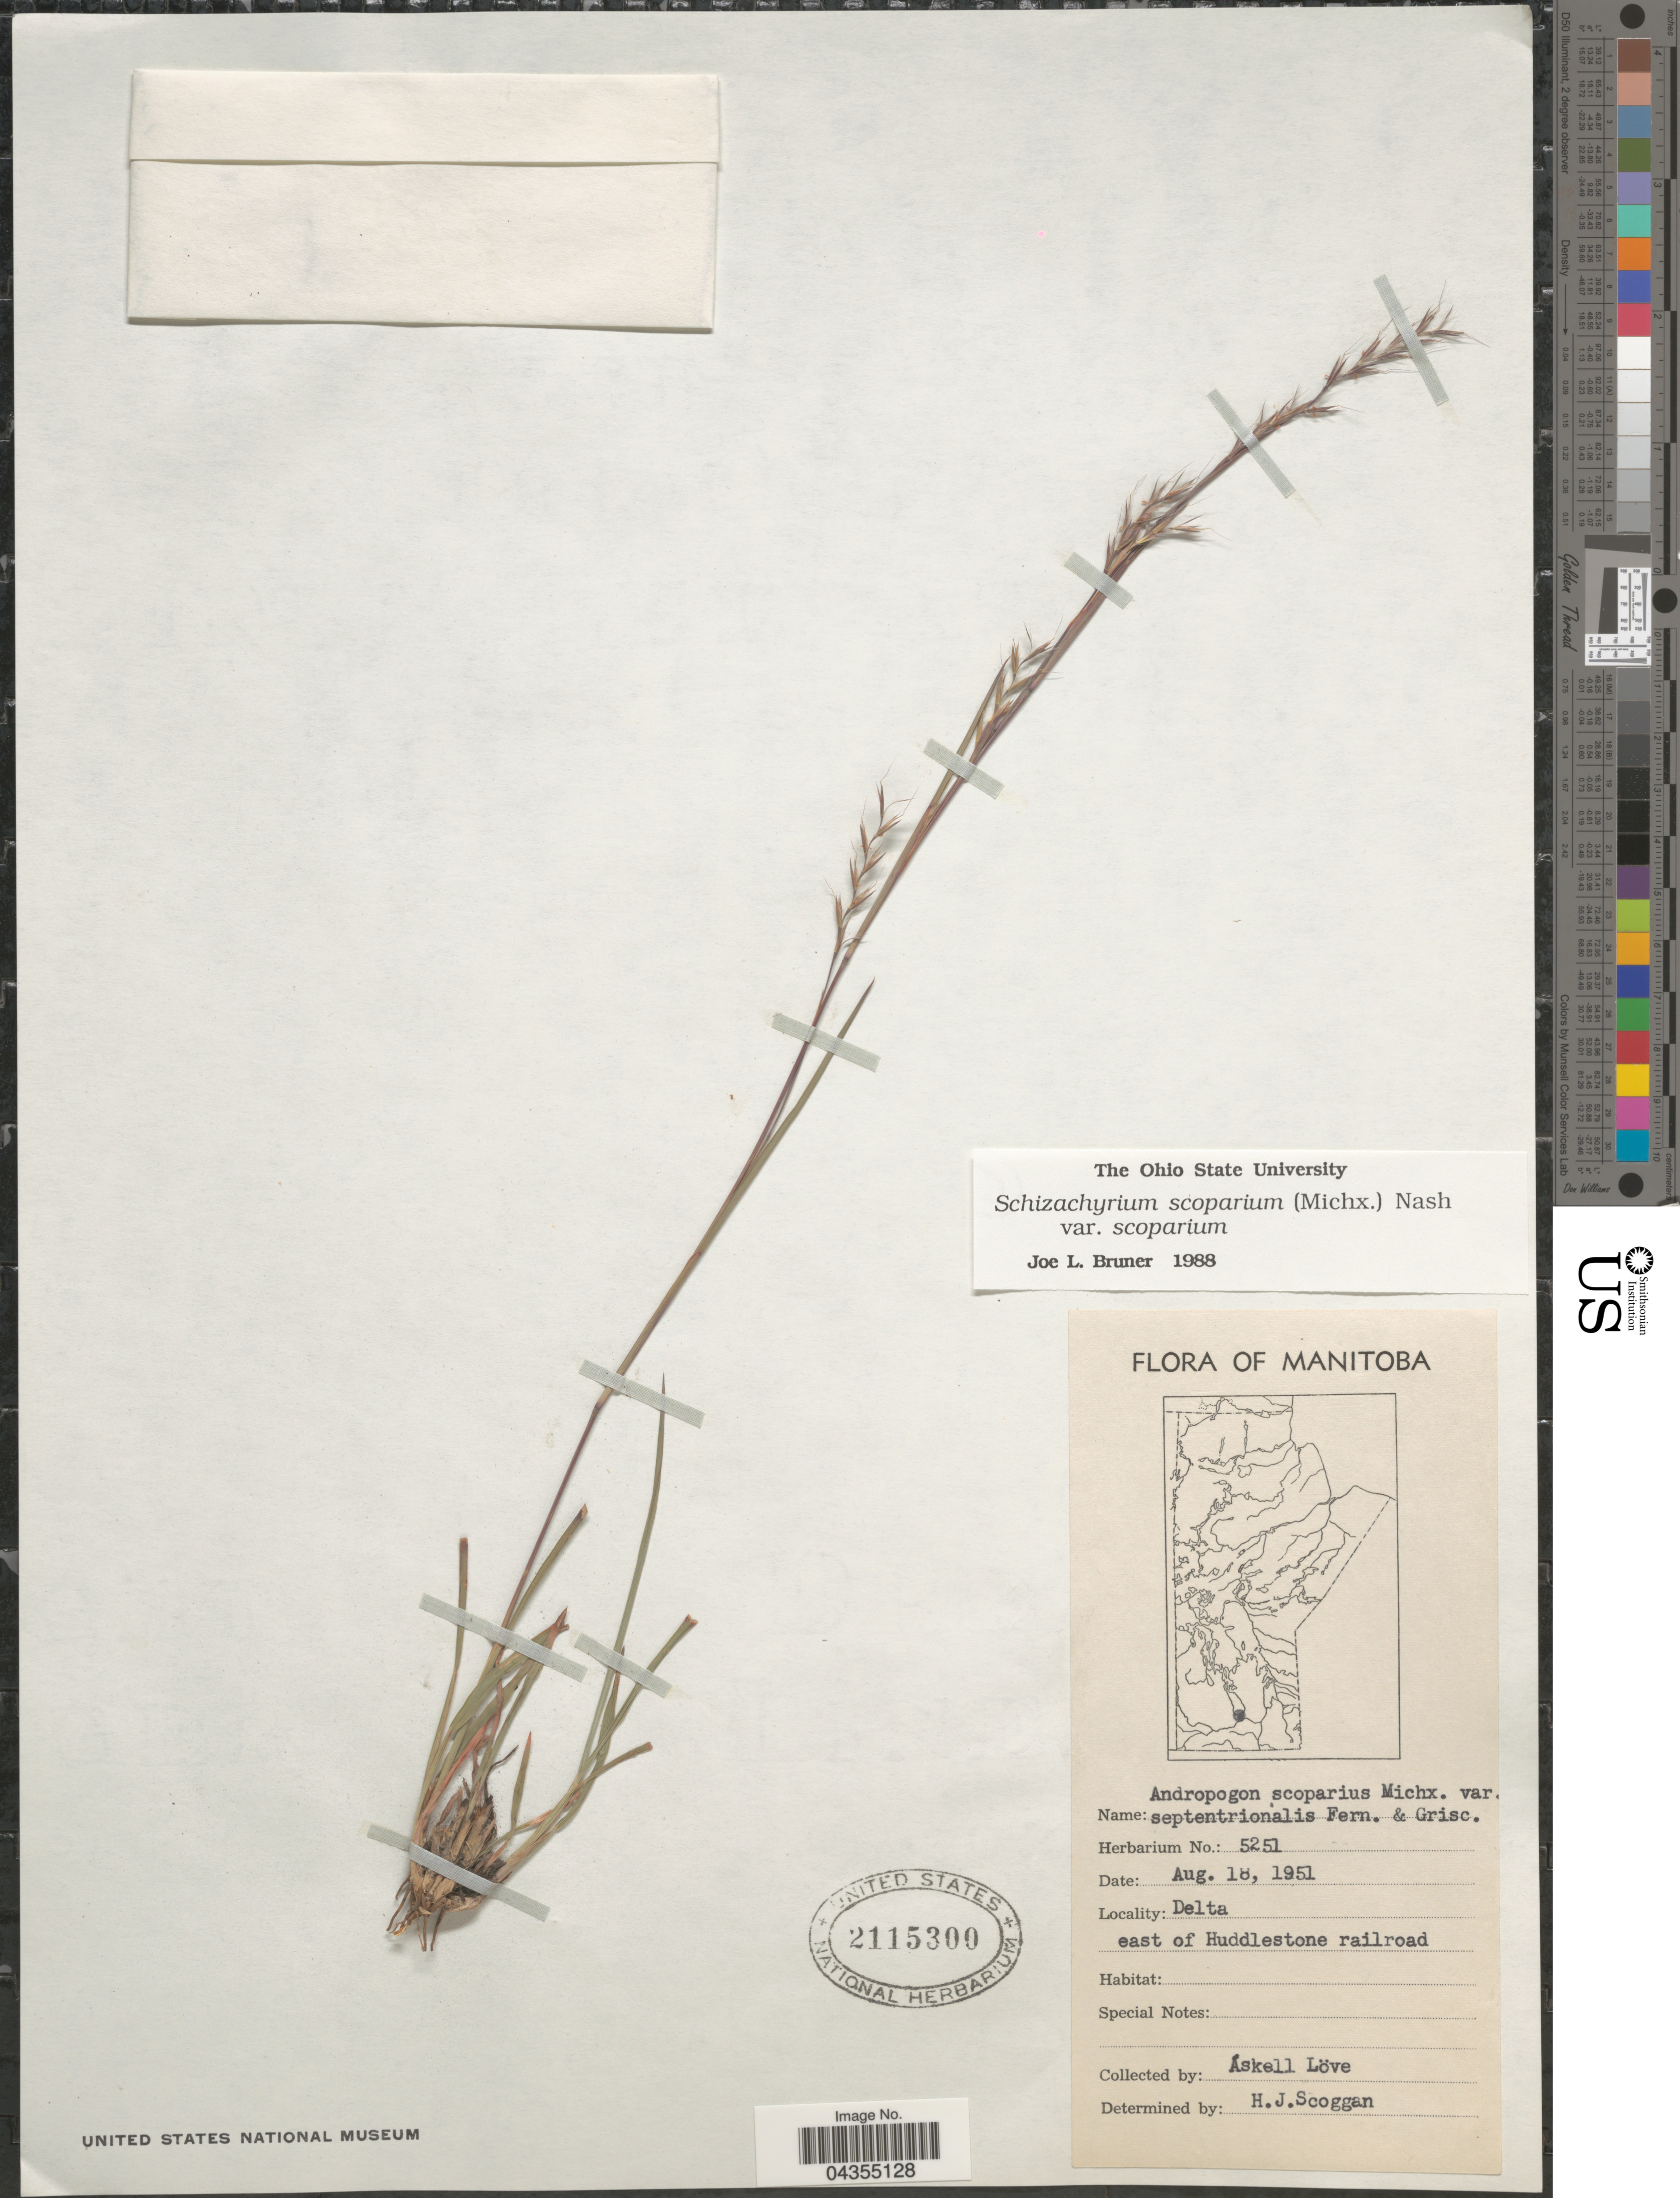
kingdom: Plantae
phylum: Tracheophyta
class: Liliopsida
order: Poales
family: Poaceae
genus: Schizachyrium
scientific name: Schizachyrium scoparium var. scoparium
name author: (Michx.) Nash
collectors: Á. Löve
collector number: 5251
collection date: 1951-08-18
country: Canada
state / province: Manitoba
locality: Delta. East of Huddlestone railroad.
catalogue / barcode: US 2115300